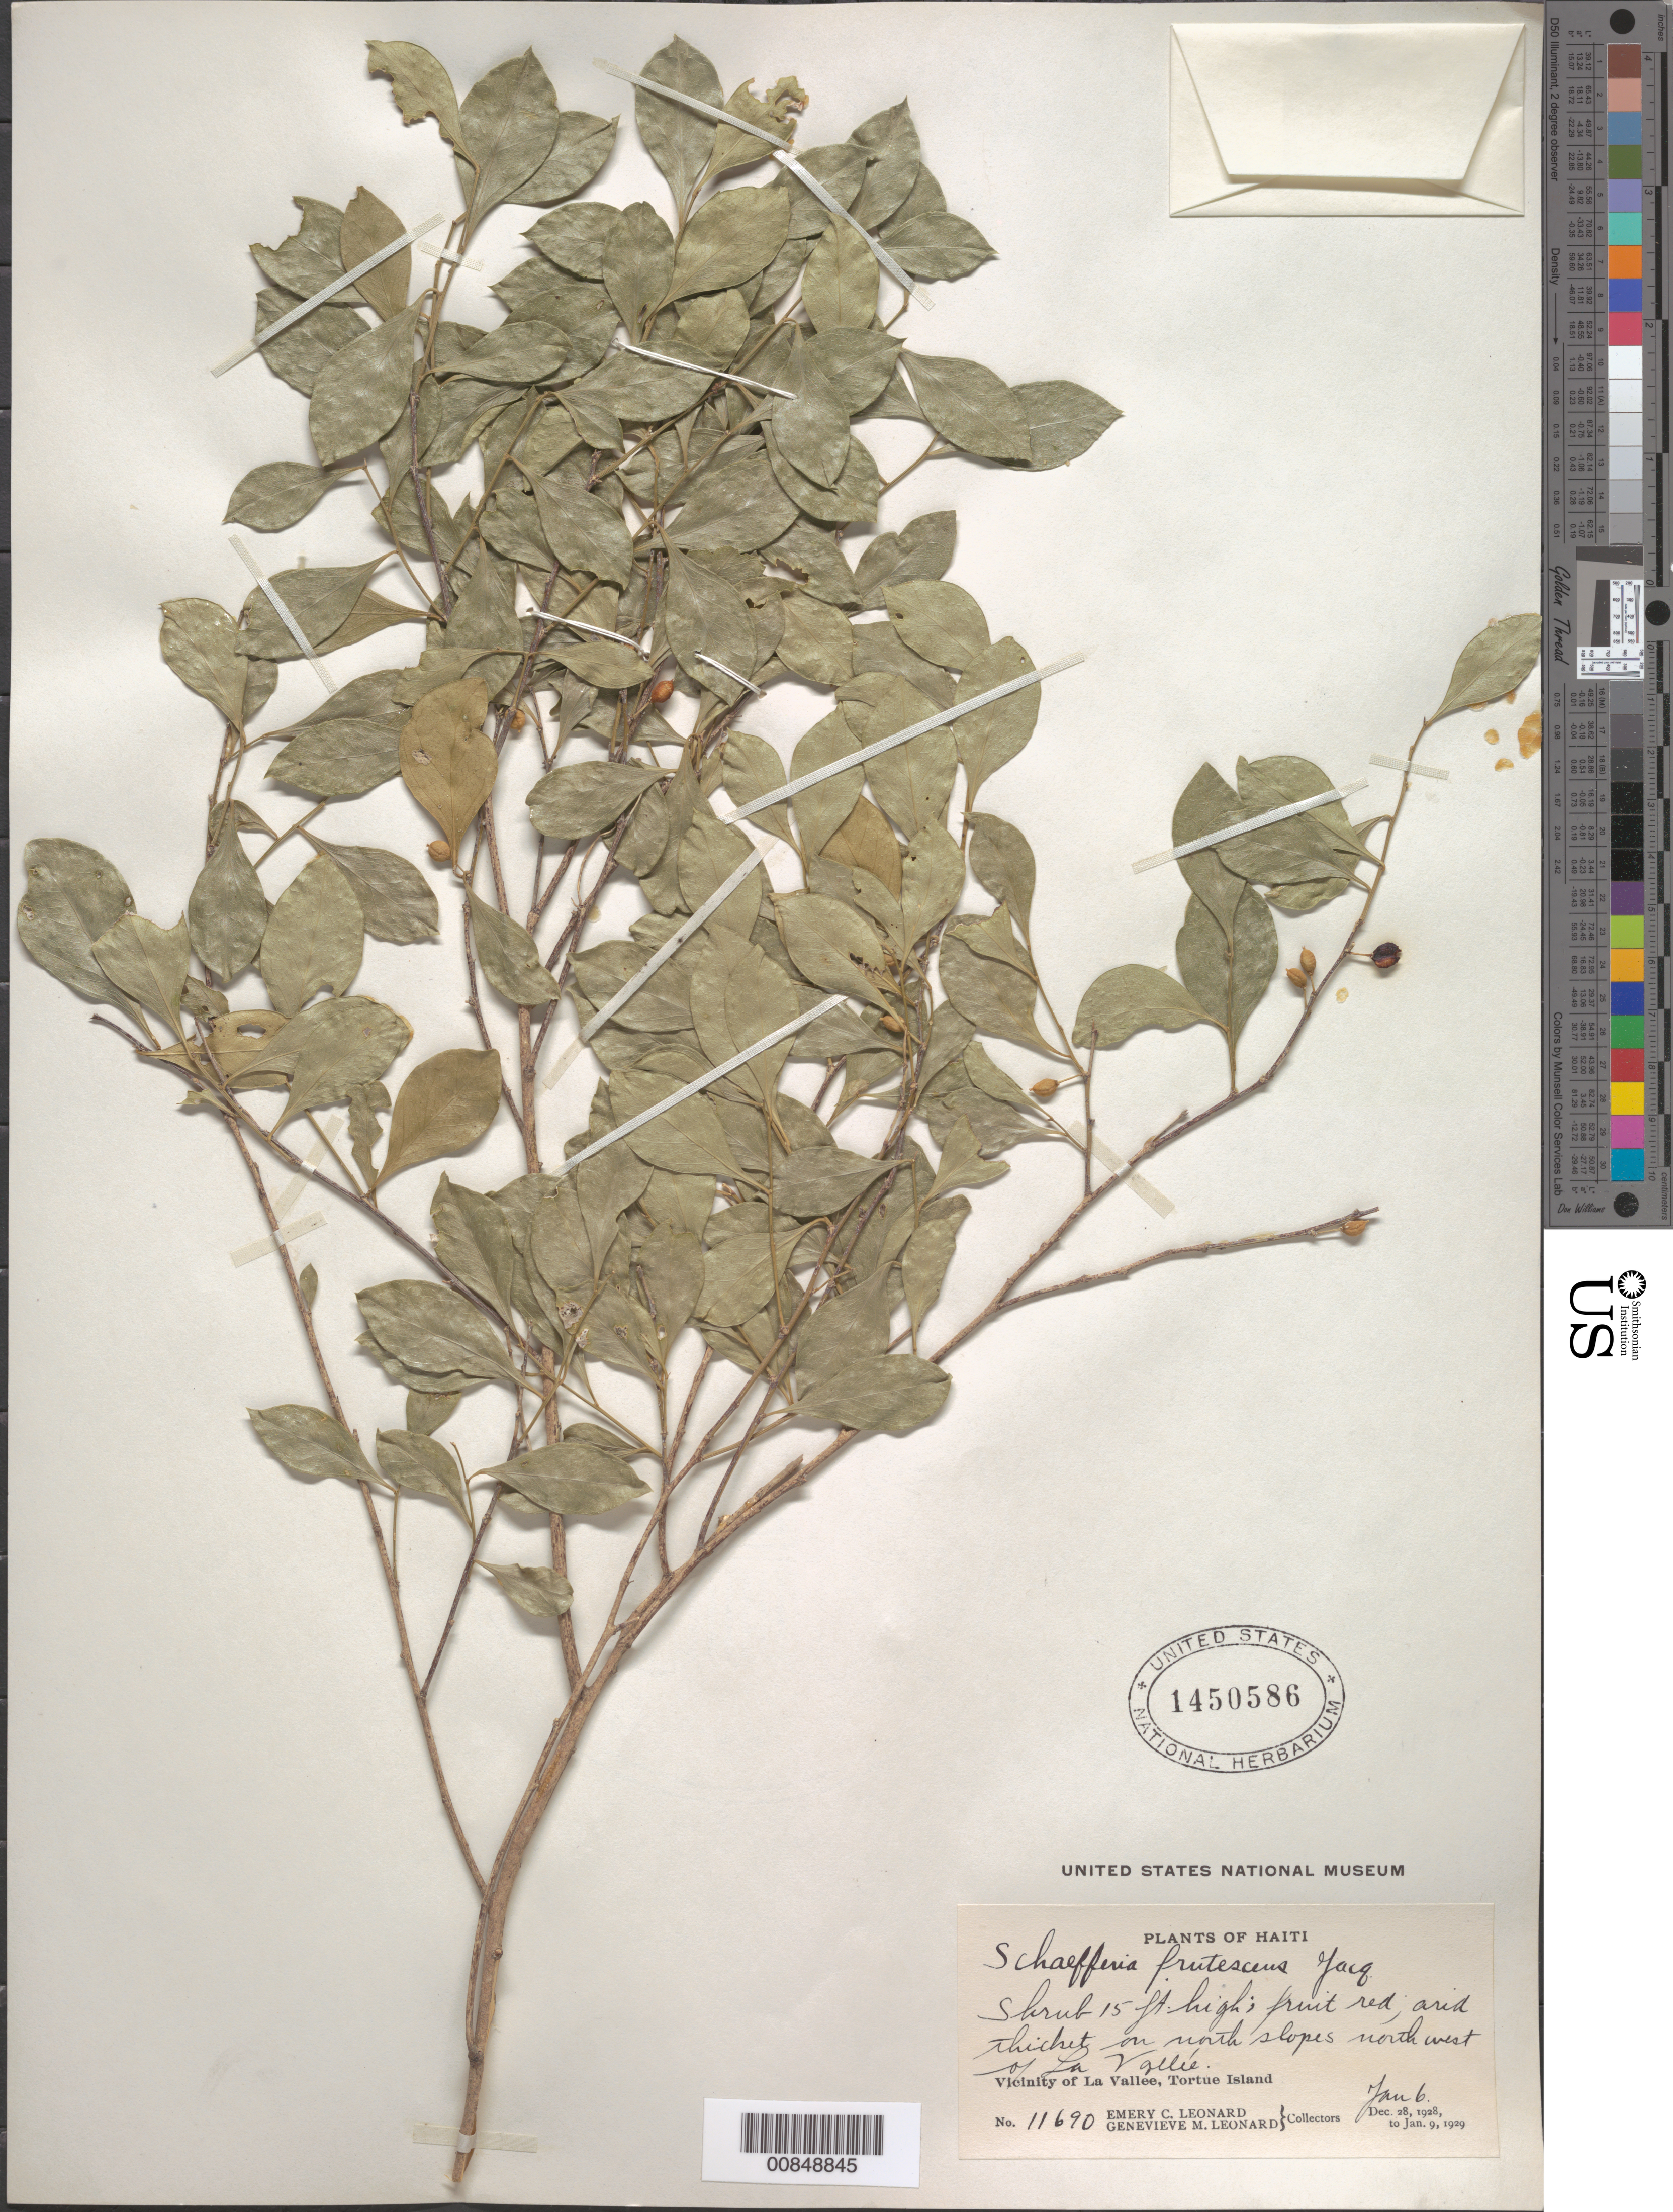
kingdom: Plantae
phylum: Tracheophyta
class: Magnoliopsida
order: Celastrales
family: Celastraceae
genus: Schaefferia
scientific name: Schaefferia frutescens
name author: Jacq.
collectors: E. C. Leonard & G. M. Leonard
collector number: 11690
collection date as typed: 06 Jan 1929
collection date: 1929-01-06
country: Haiti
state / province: Nord-Ouest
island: Île de la Tortue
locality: Vicinity of La Vallée, on north slopes NW of town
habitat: Arid thicket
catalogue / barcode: US 1450586